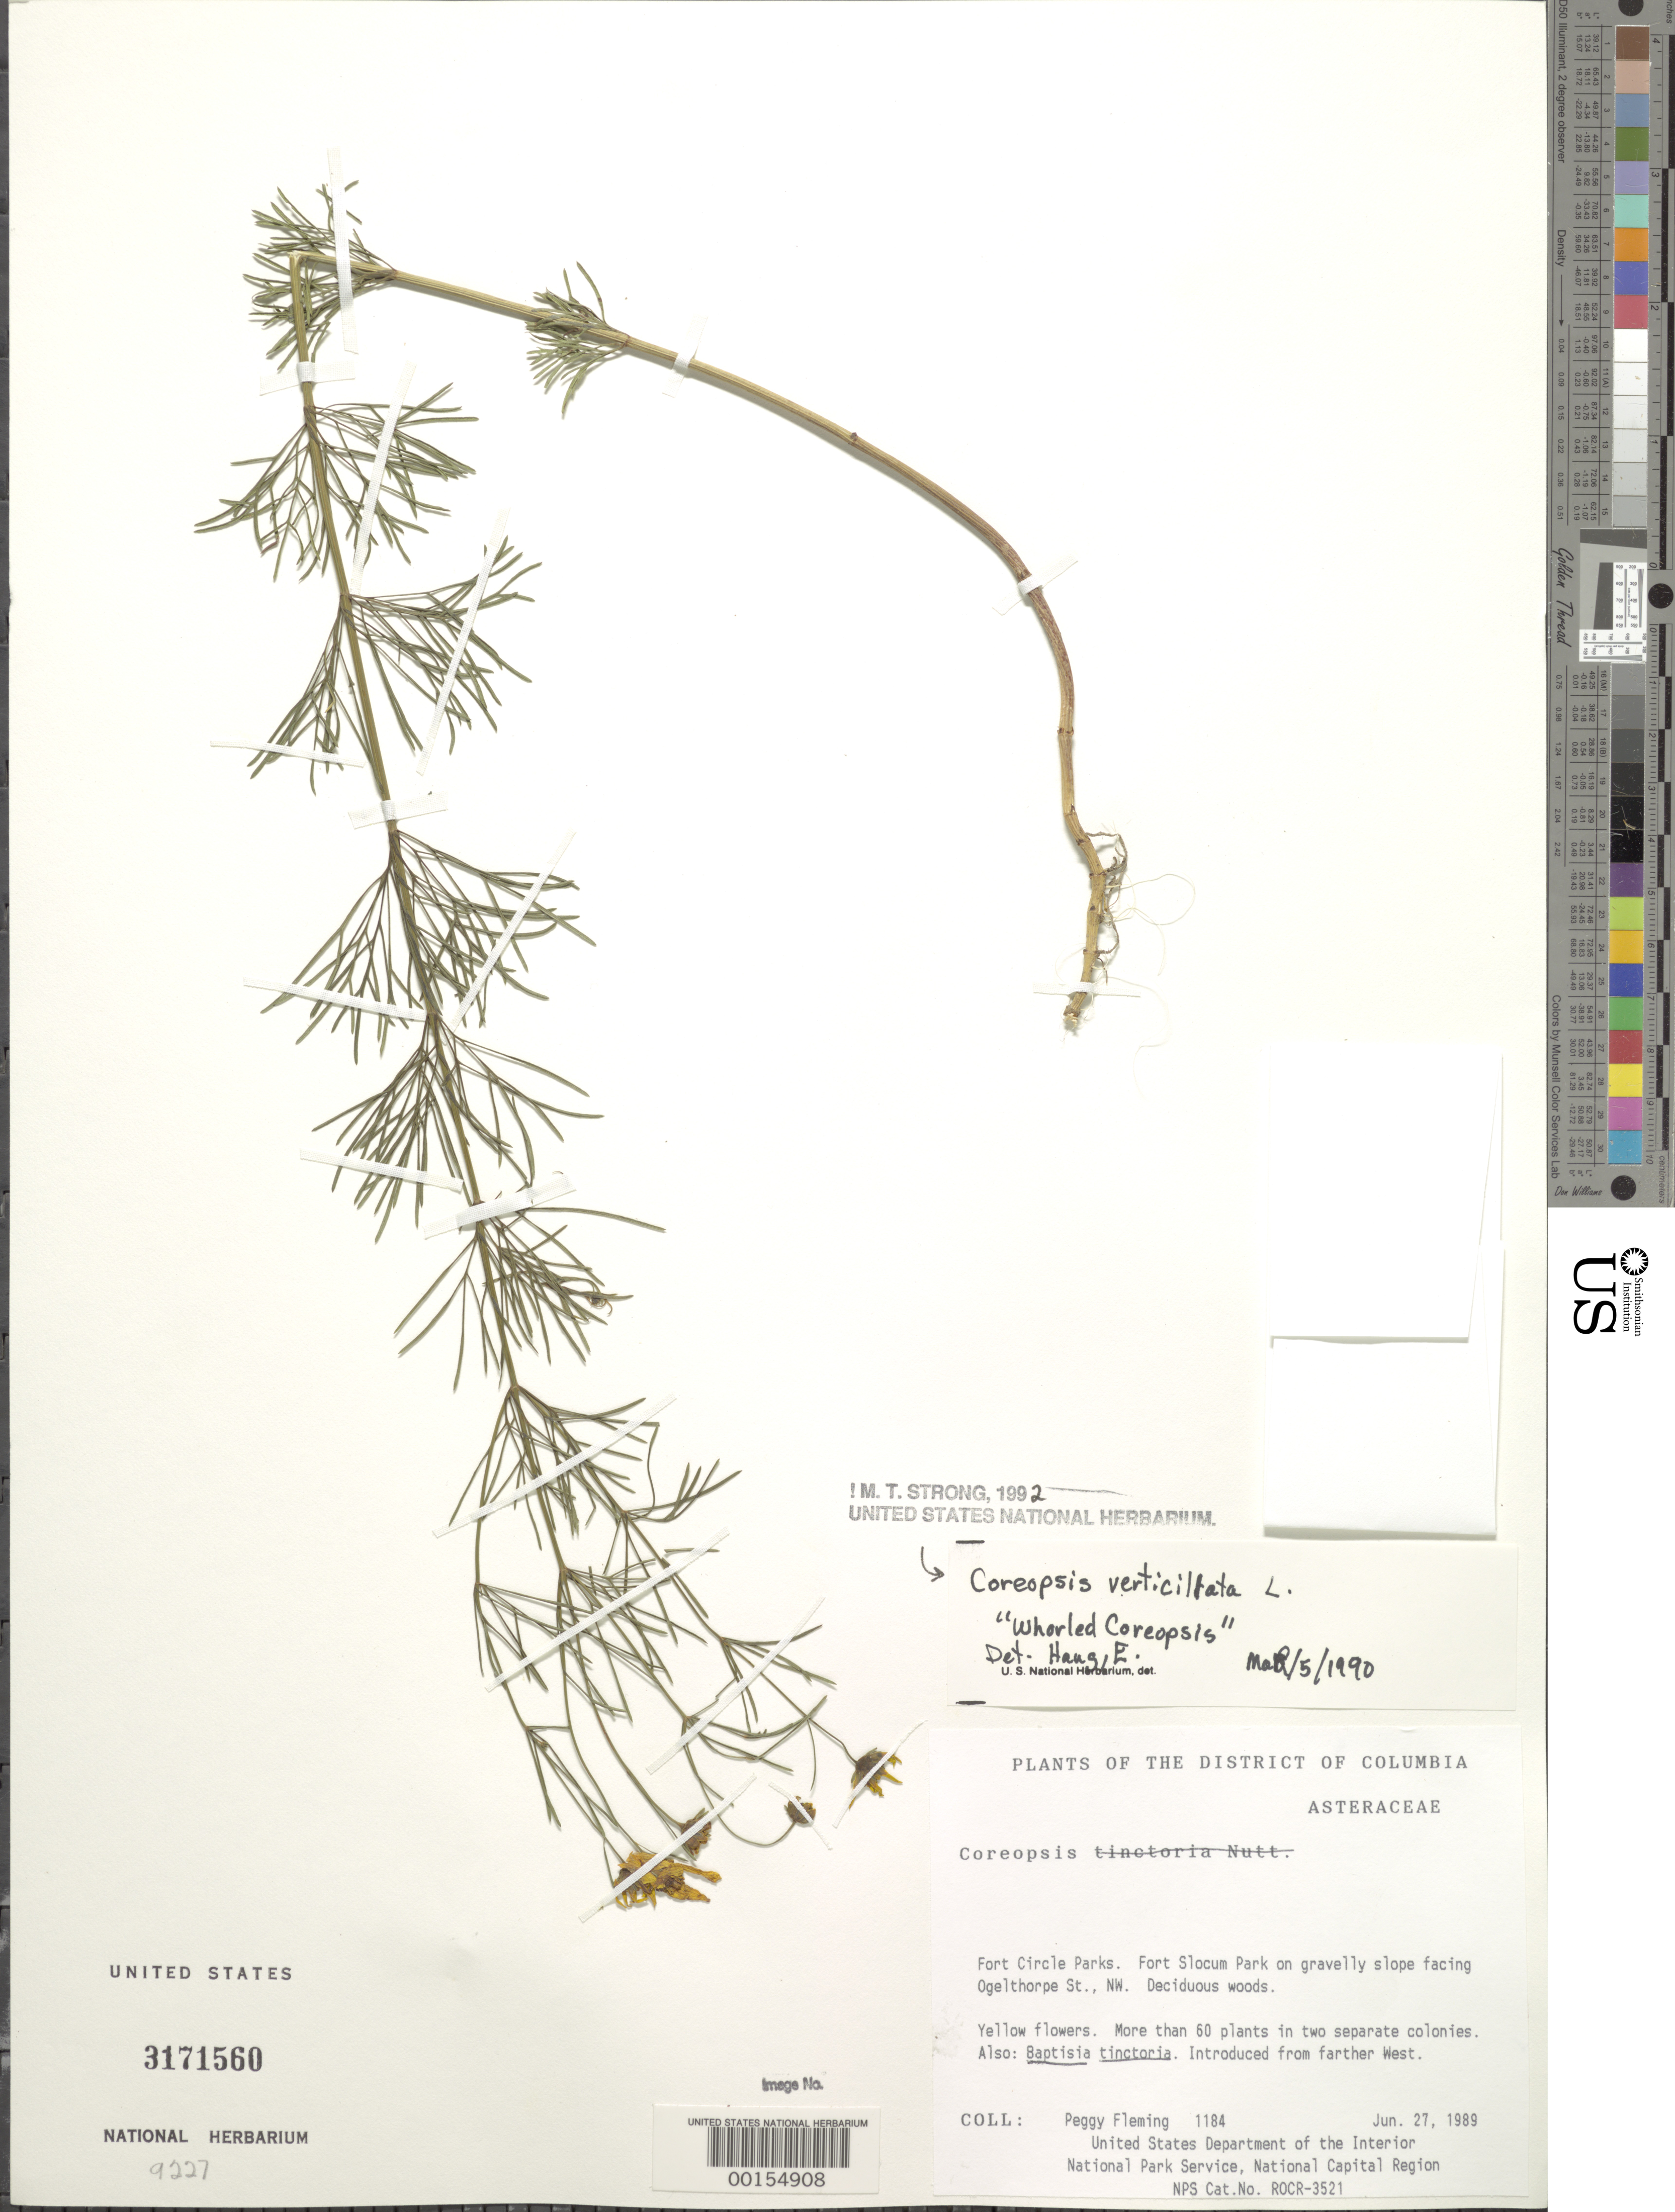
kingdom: Plantae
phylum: Tracheophyta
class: Magnoliopsida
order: Asterales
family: Asteraceae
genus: Coreopsis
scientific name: Coreopsis verticillata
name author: L.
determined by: Haug, E., (UNITED STATES)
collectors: P. Fleming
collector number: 1184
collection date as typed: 27 Jun 1989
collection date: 1989-06-27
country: United States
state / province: District of Columbia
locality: Fort Circle Park, Fort Slocum on Gravelly slope facing Ogelthorpe St, NW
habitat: Deciduous woods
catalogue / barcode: US 3171560